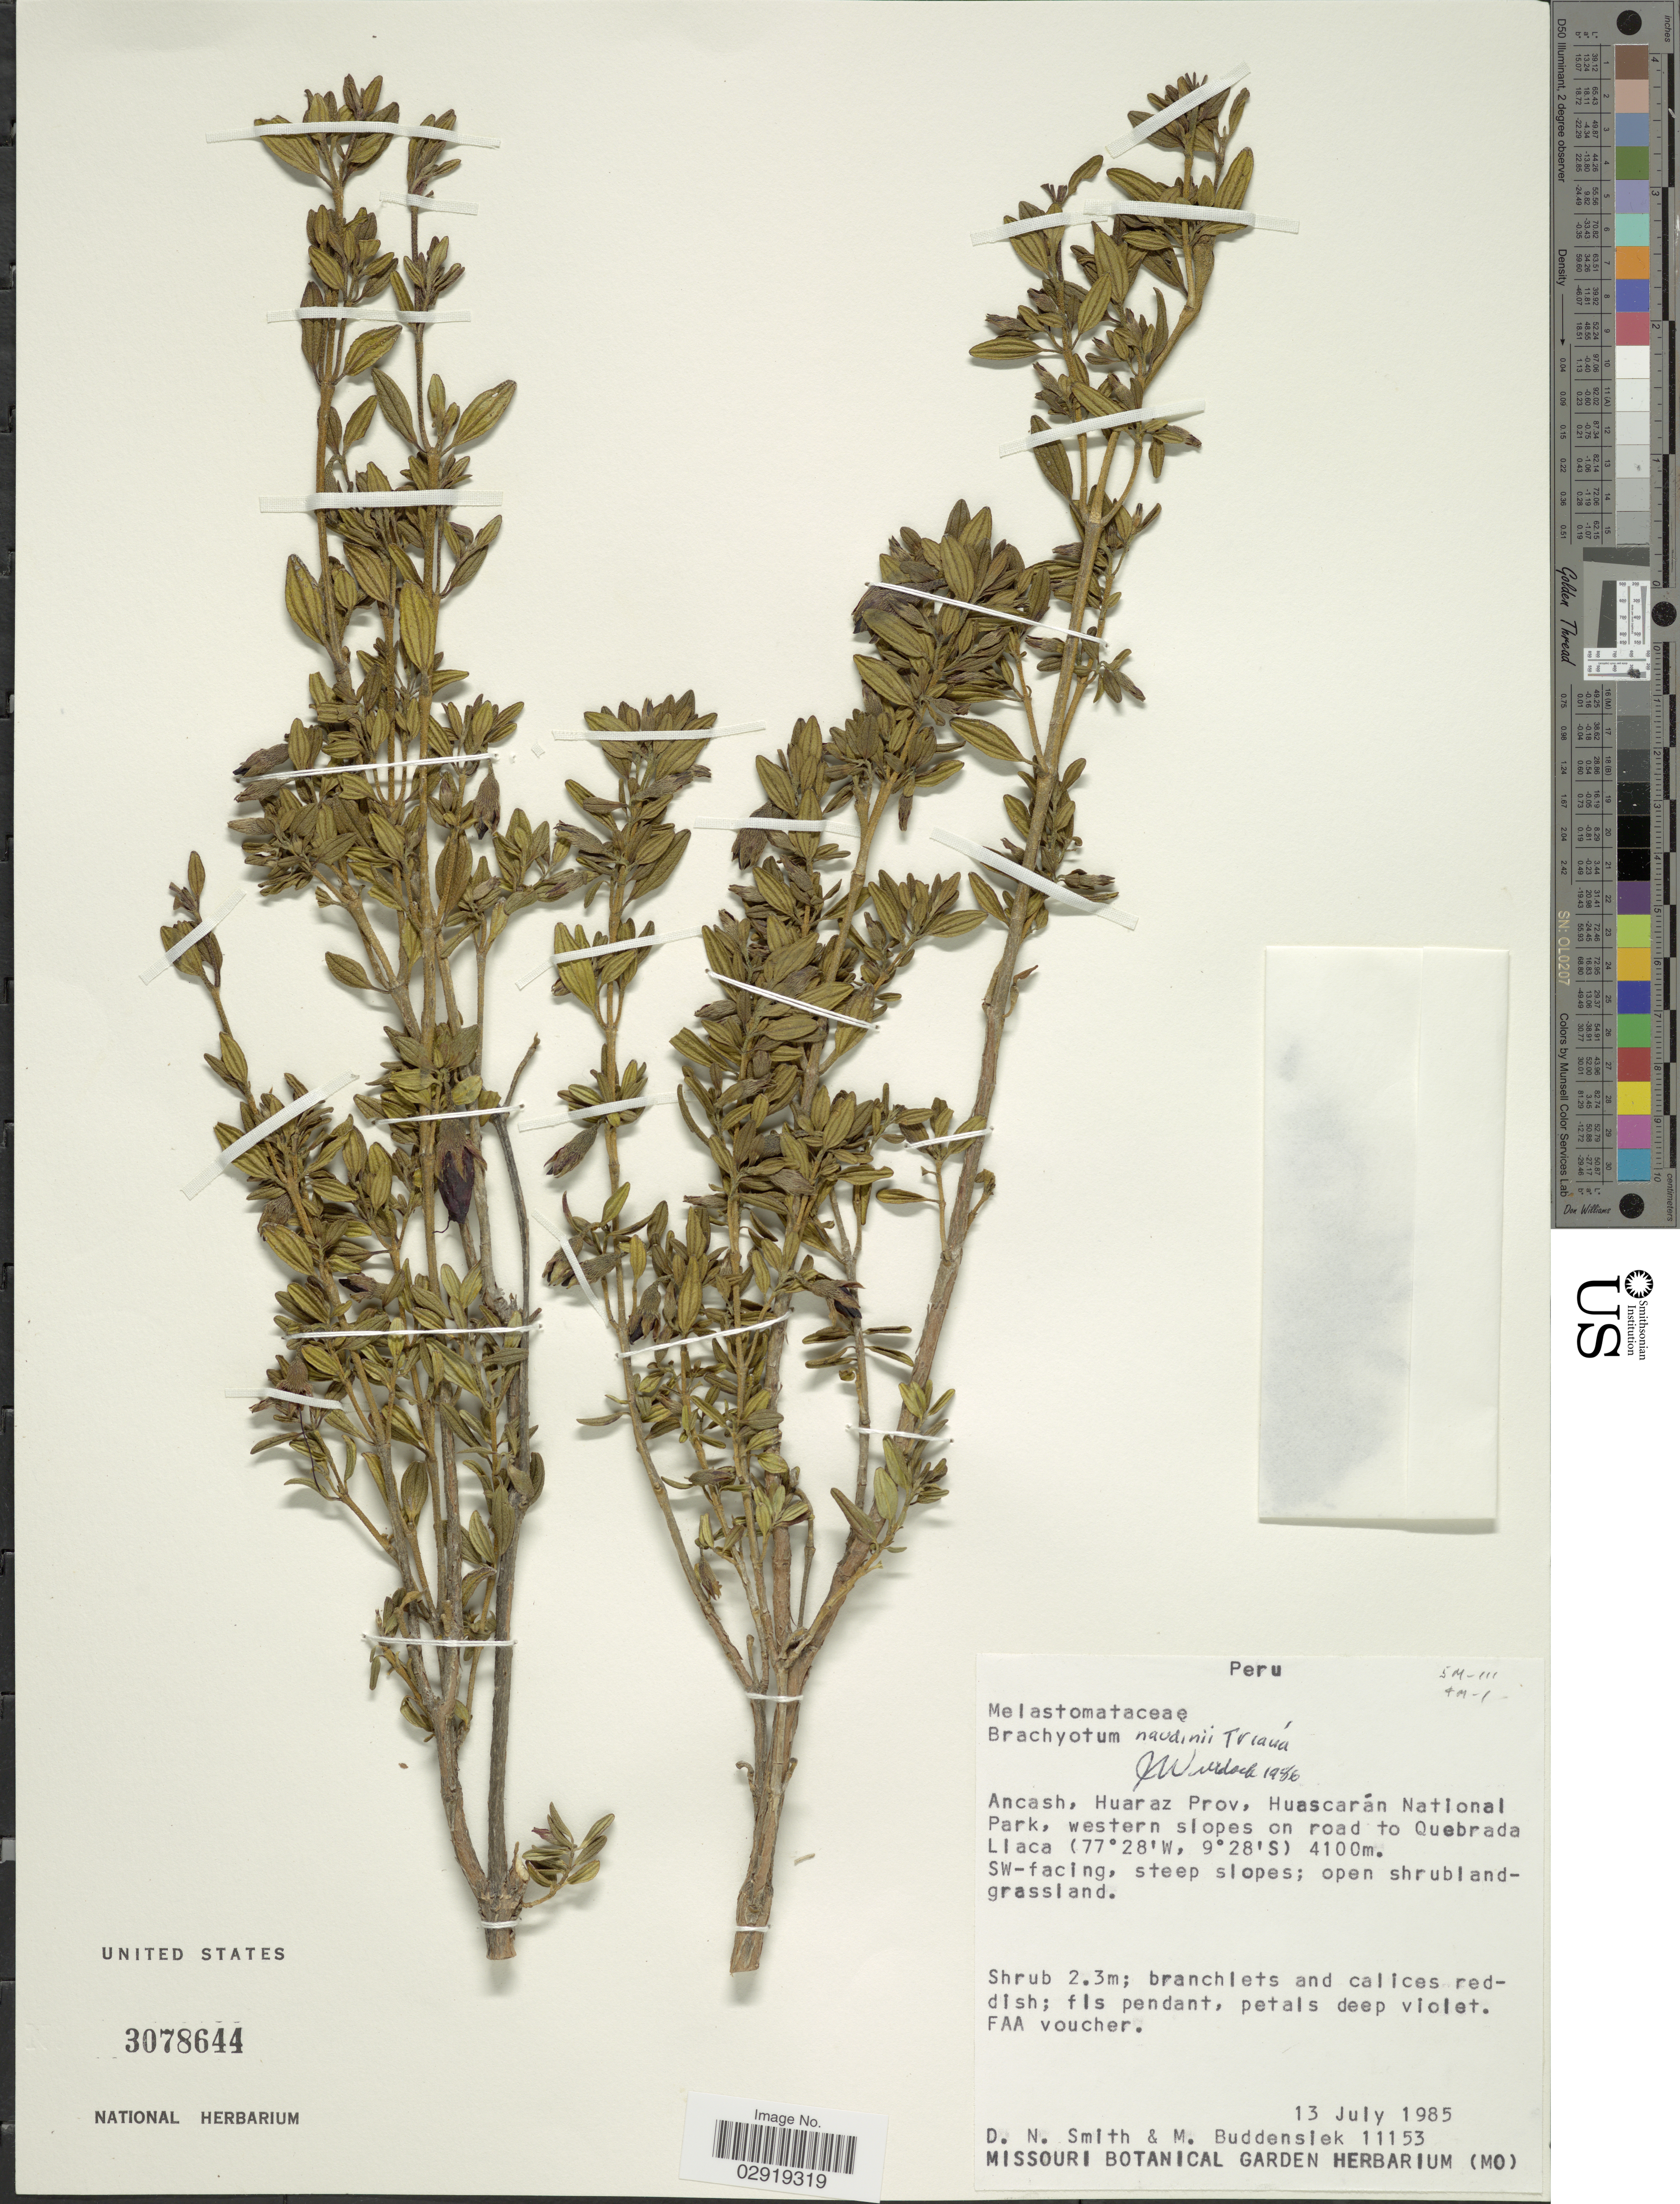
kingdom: Plantae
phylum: Tracheophyta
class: Magnoliopsida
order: Myrtales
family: Melastomataceae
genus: Brachyotum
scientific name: Brachyotum naudinii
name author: Triana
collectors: D. Smith & M. Buddensiek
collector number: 11153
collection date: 1985-07-13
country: Peru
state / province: Ancash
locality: Huaraz Prov, Huascarán National Park, western slopes on road to Quebrada Llaca.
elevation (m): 4100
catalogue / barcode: US 3078644